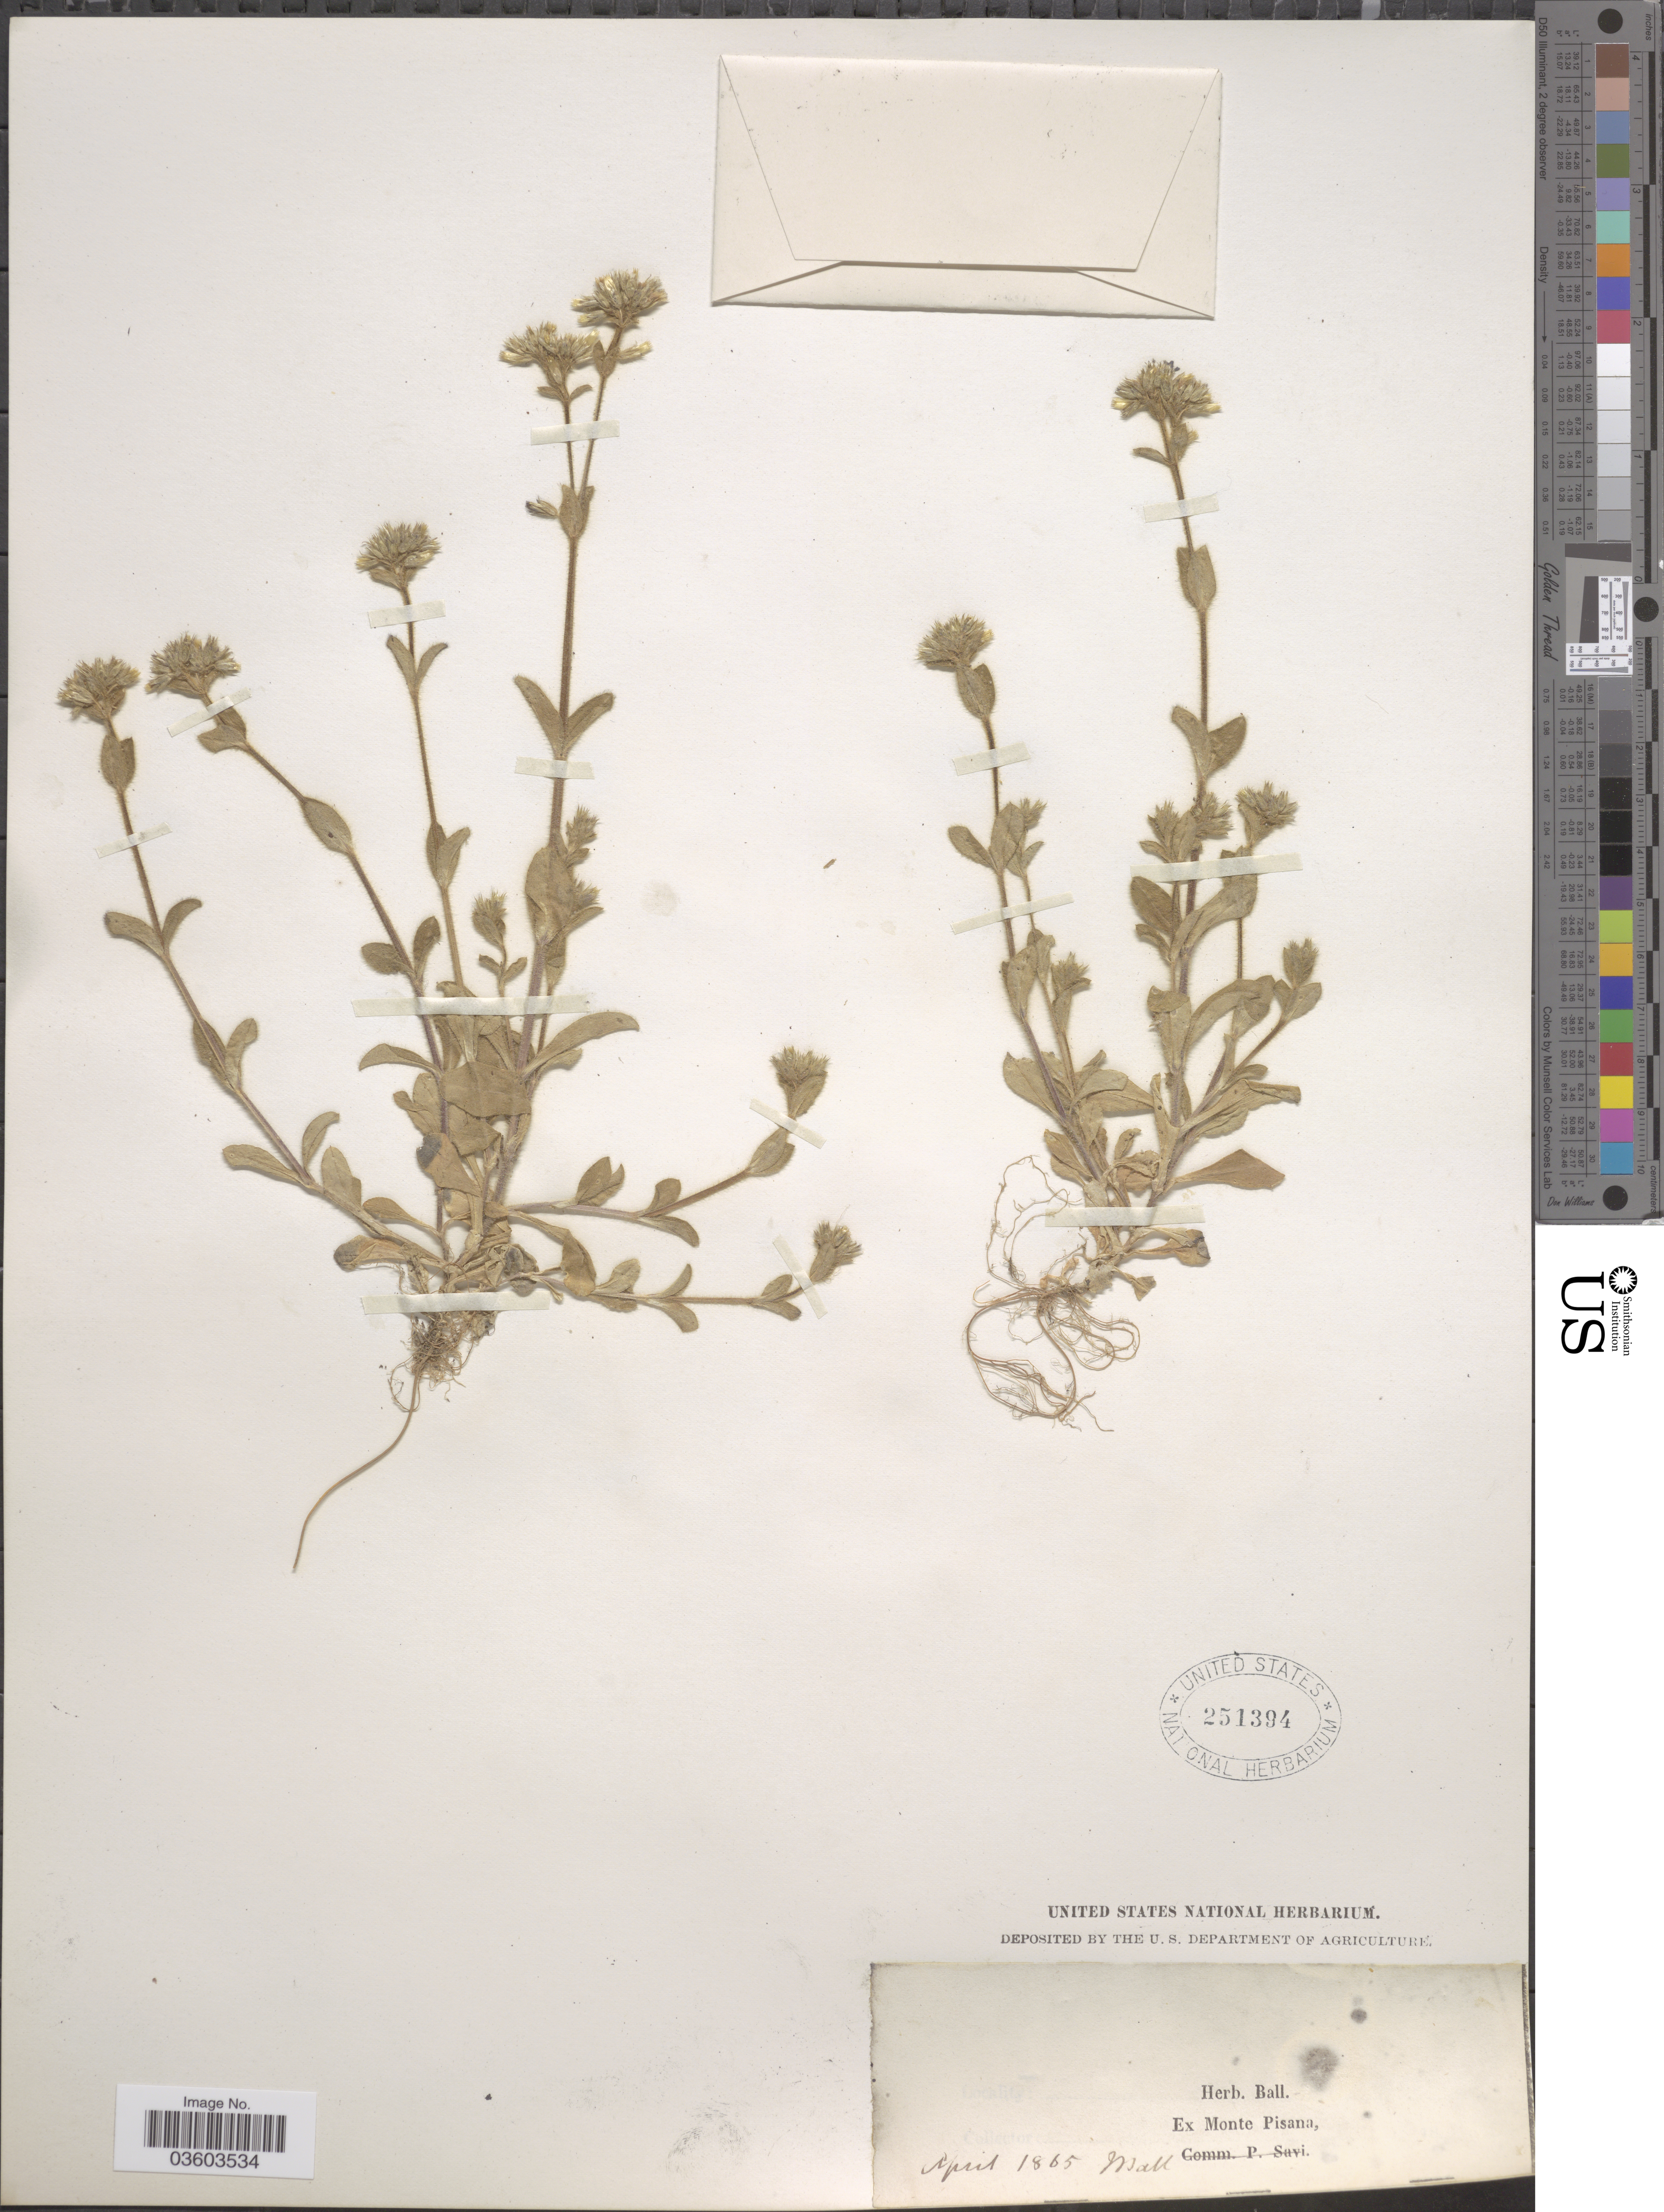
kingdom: Plantae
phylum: Tracheophyta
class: Magnoliopsida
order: Caryophyllales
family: Caryophyllaceae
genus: Cerastium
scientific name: Cerastium sp.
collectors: J. Ball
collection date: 1865-04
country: Italy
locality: Ex Monte Pisana.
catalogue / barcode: US 251394